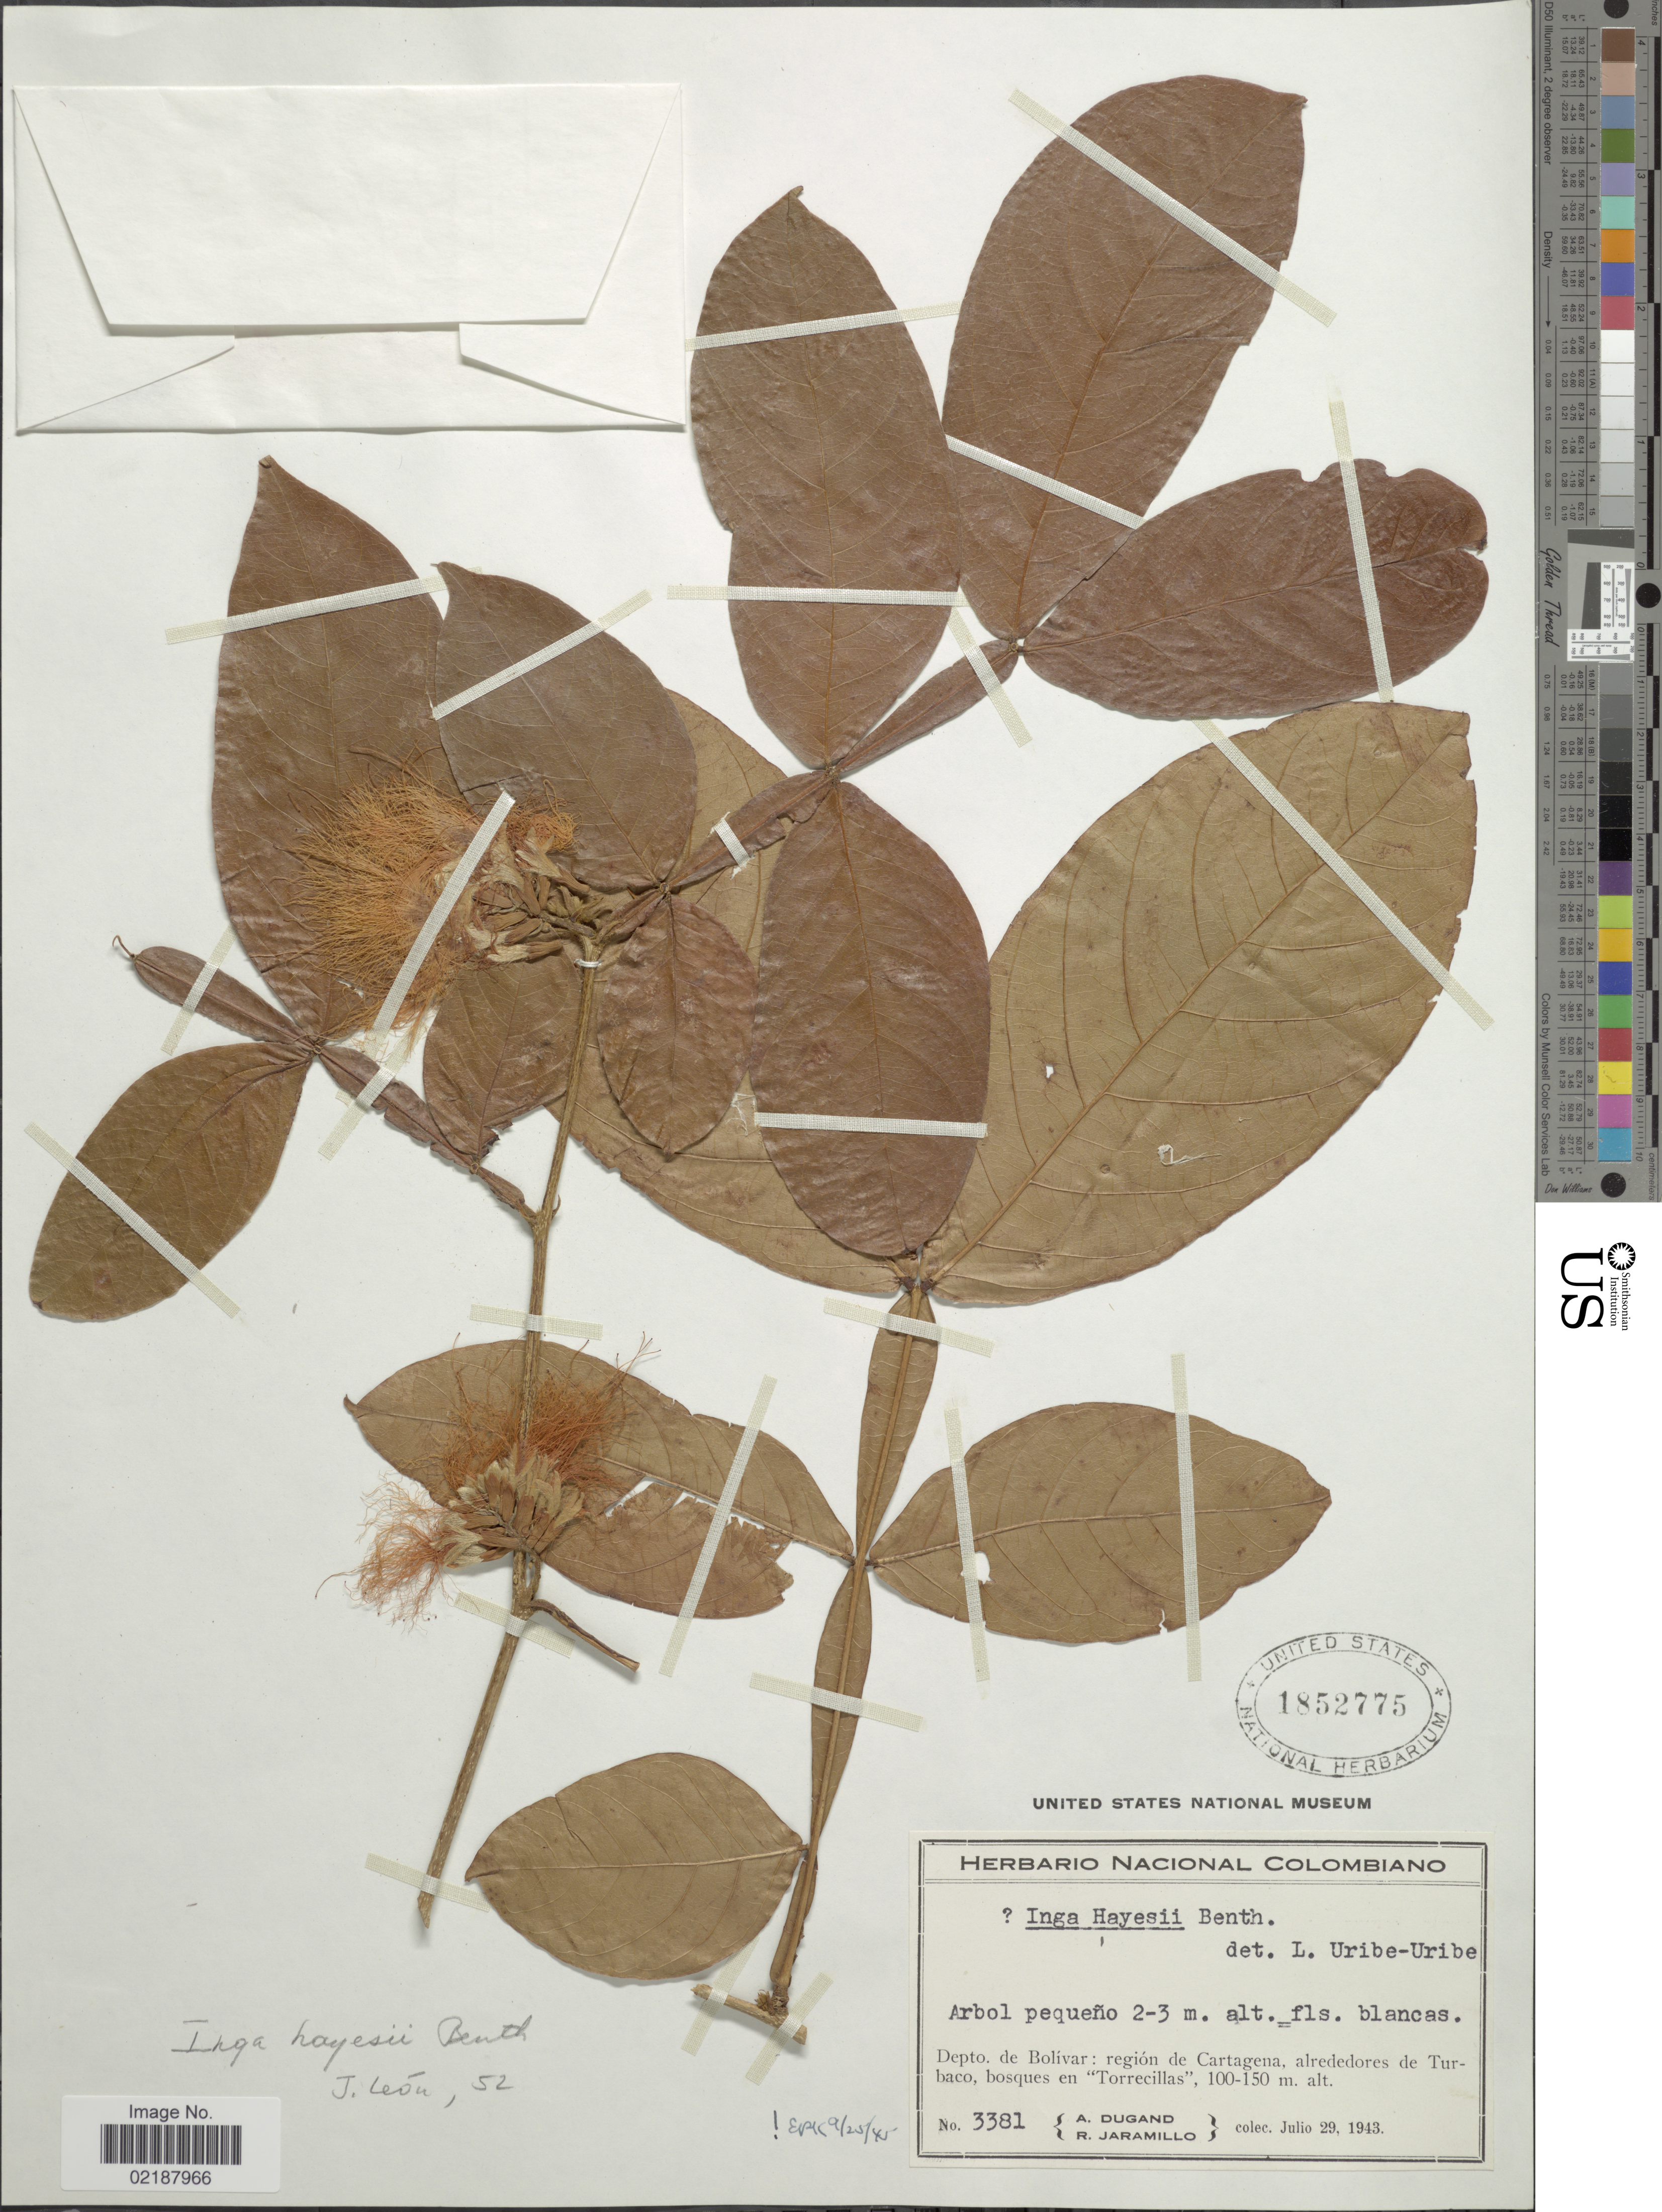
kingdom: Plantae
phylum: Tracheophyta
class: Magnoliopsida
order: Fabales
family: Fabaceae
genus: Inga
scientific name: Inga hayesii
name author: Benth.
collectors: A. Dugand & R. Jaramillo M.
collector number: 3381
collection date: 1943-07-29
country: Colombia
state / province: Bolívar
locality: Depto. Bolivar: region de Cartagena, alrededores de Turbaco, bosques en "Torrecillas"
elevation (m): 10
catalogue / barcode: US 1852775